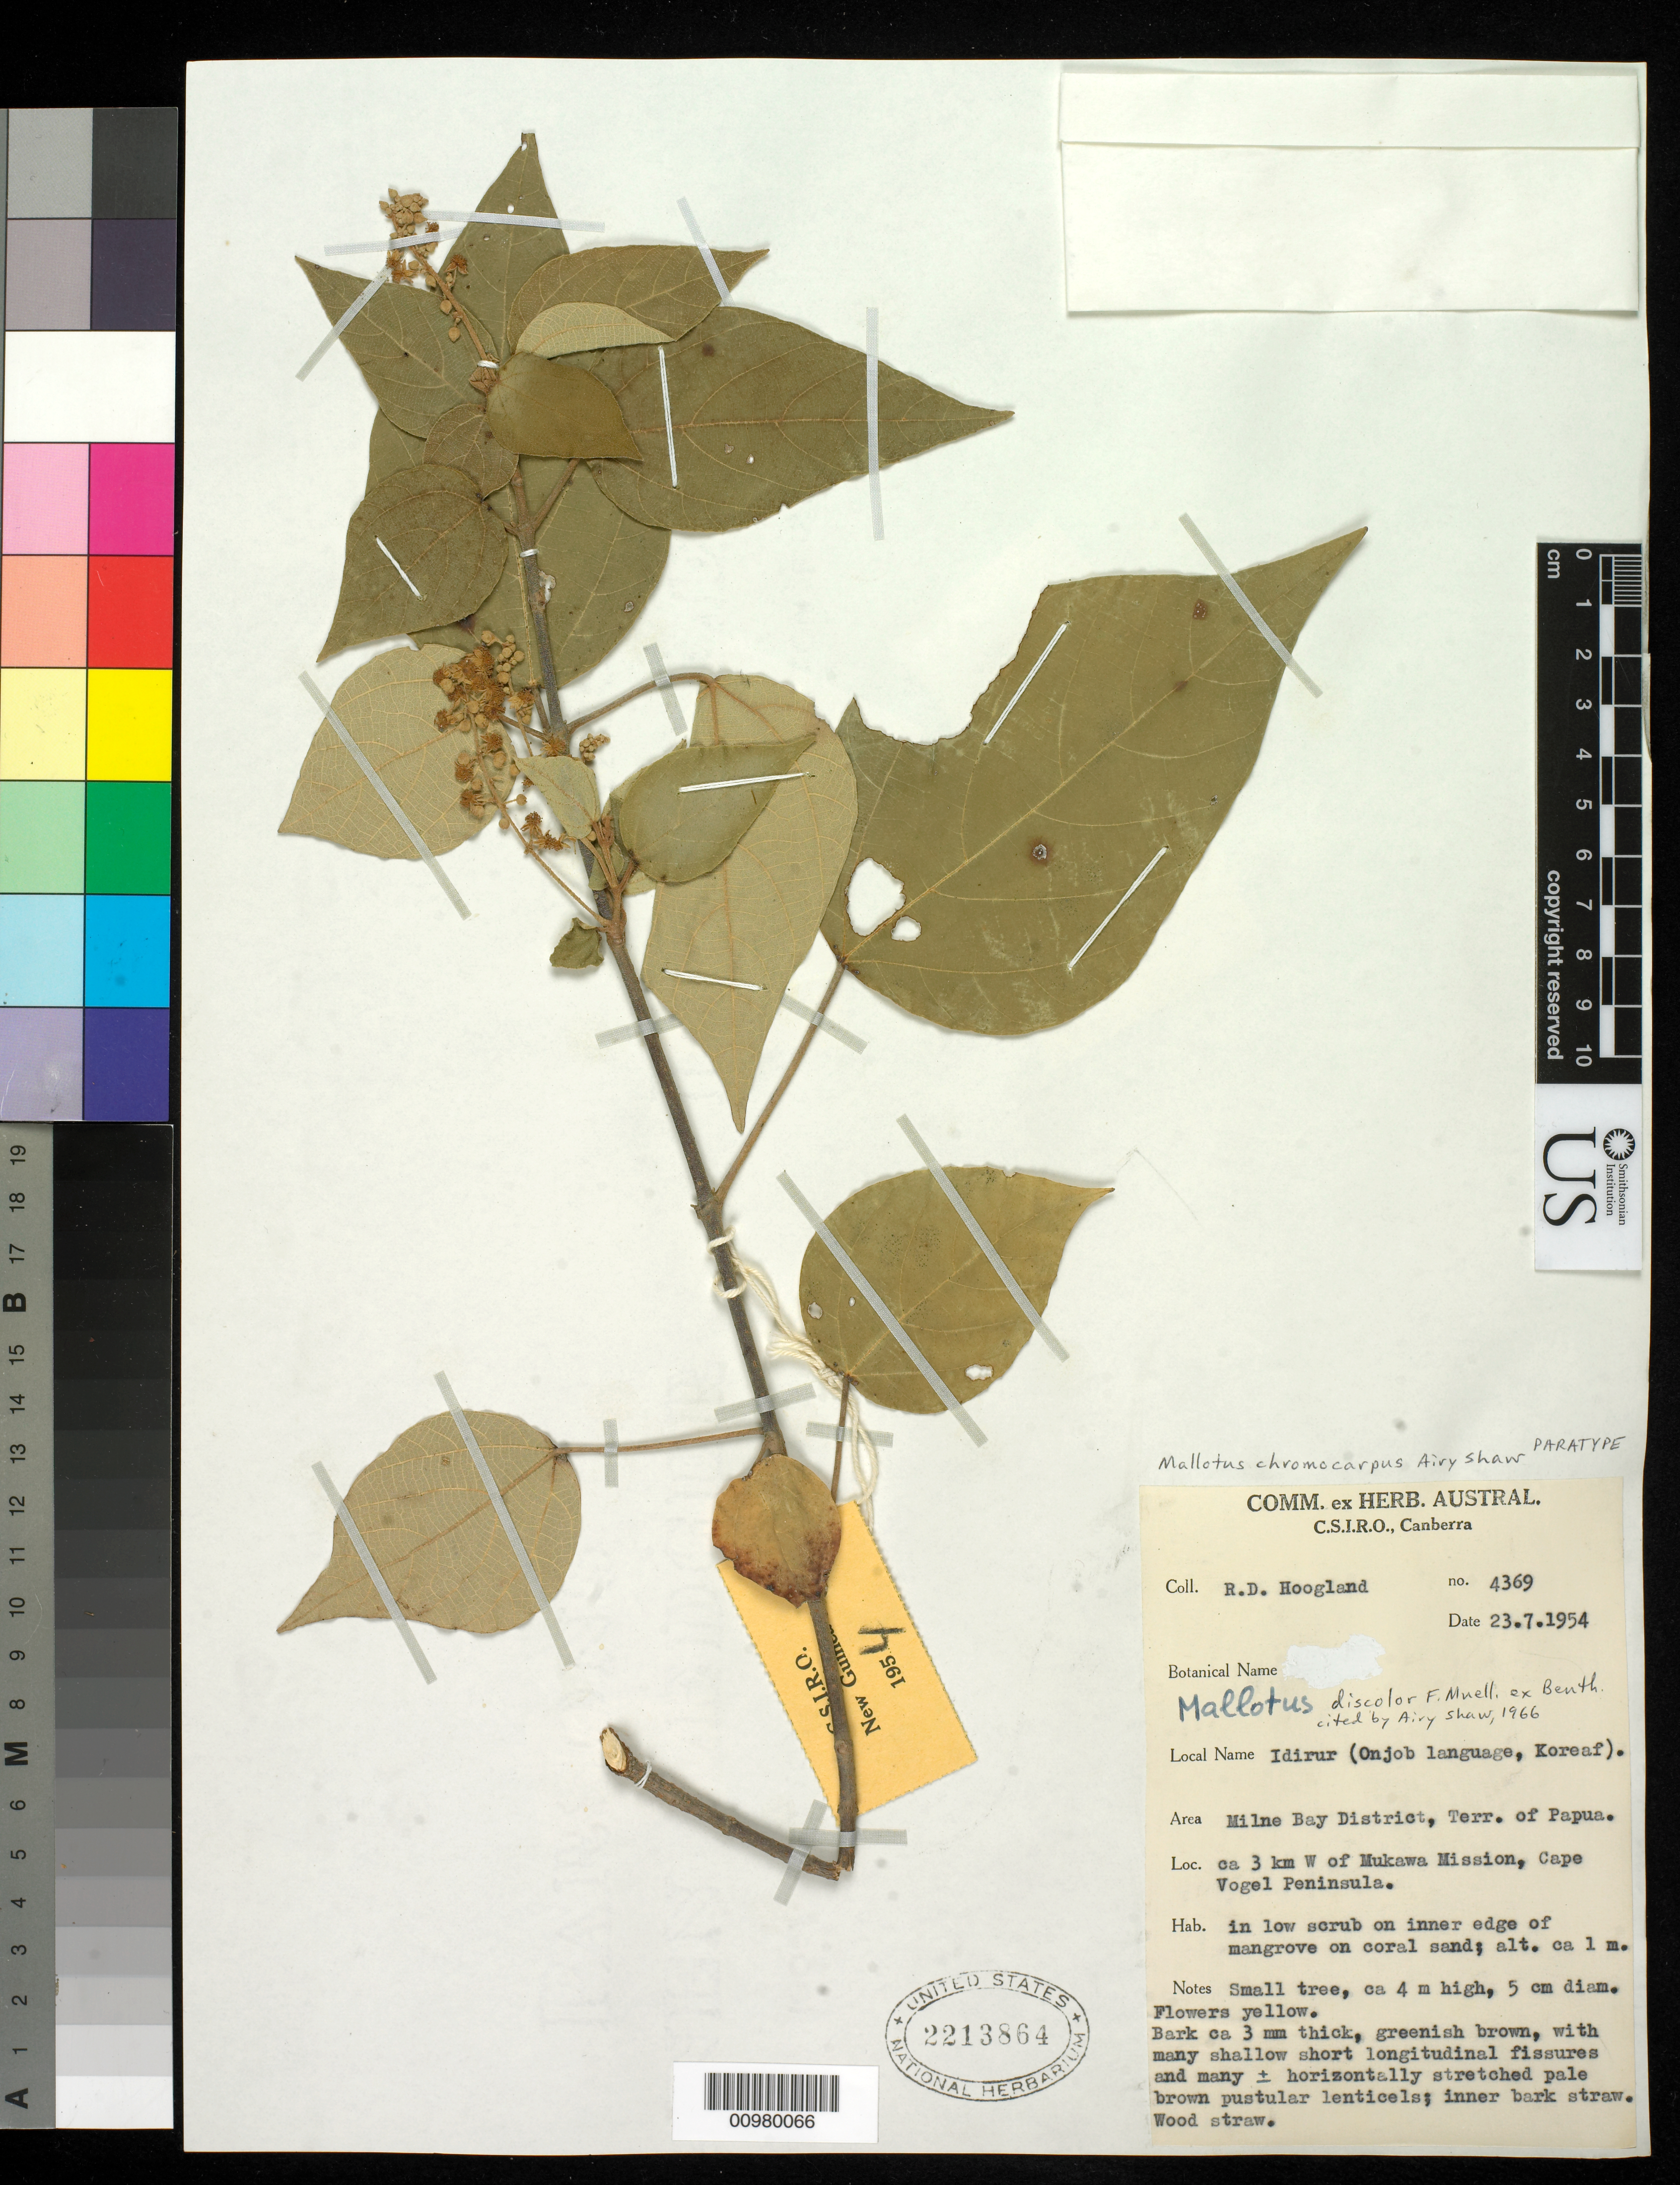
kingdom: Plantae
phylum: Tracheophyta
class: Magnoliopsida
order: Malpighiales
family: Euphorbiaceae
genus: Mallotus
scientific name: Mallotus chromocarpus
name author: Airy Shaw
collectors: R. D. Hoogland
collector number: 4369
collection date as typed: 23 Jul 1954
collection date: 1954-07-23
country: Papua New Guinea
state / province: Milne Bay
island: New Guinea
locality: cs 3 km W of Mukawa Mission, Cape Vogel Peninsula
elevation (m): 1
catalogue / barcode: US 2213864